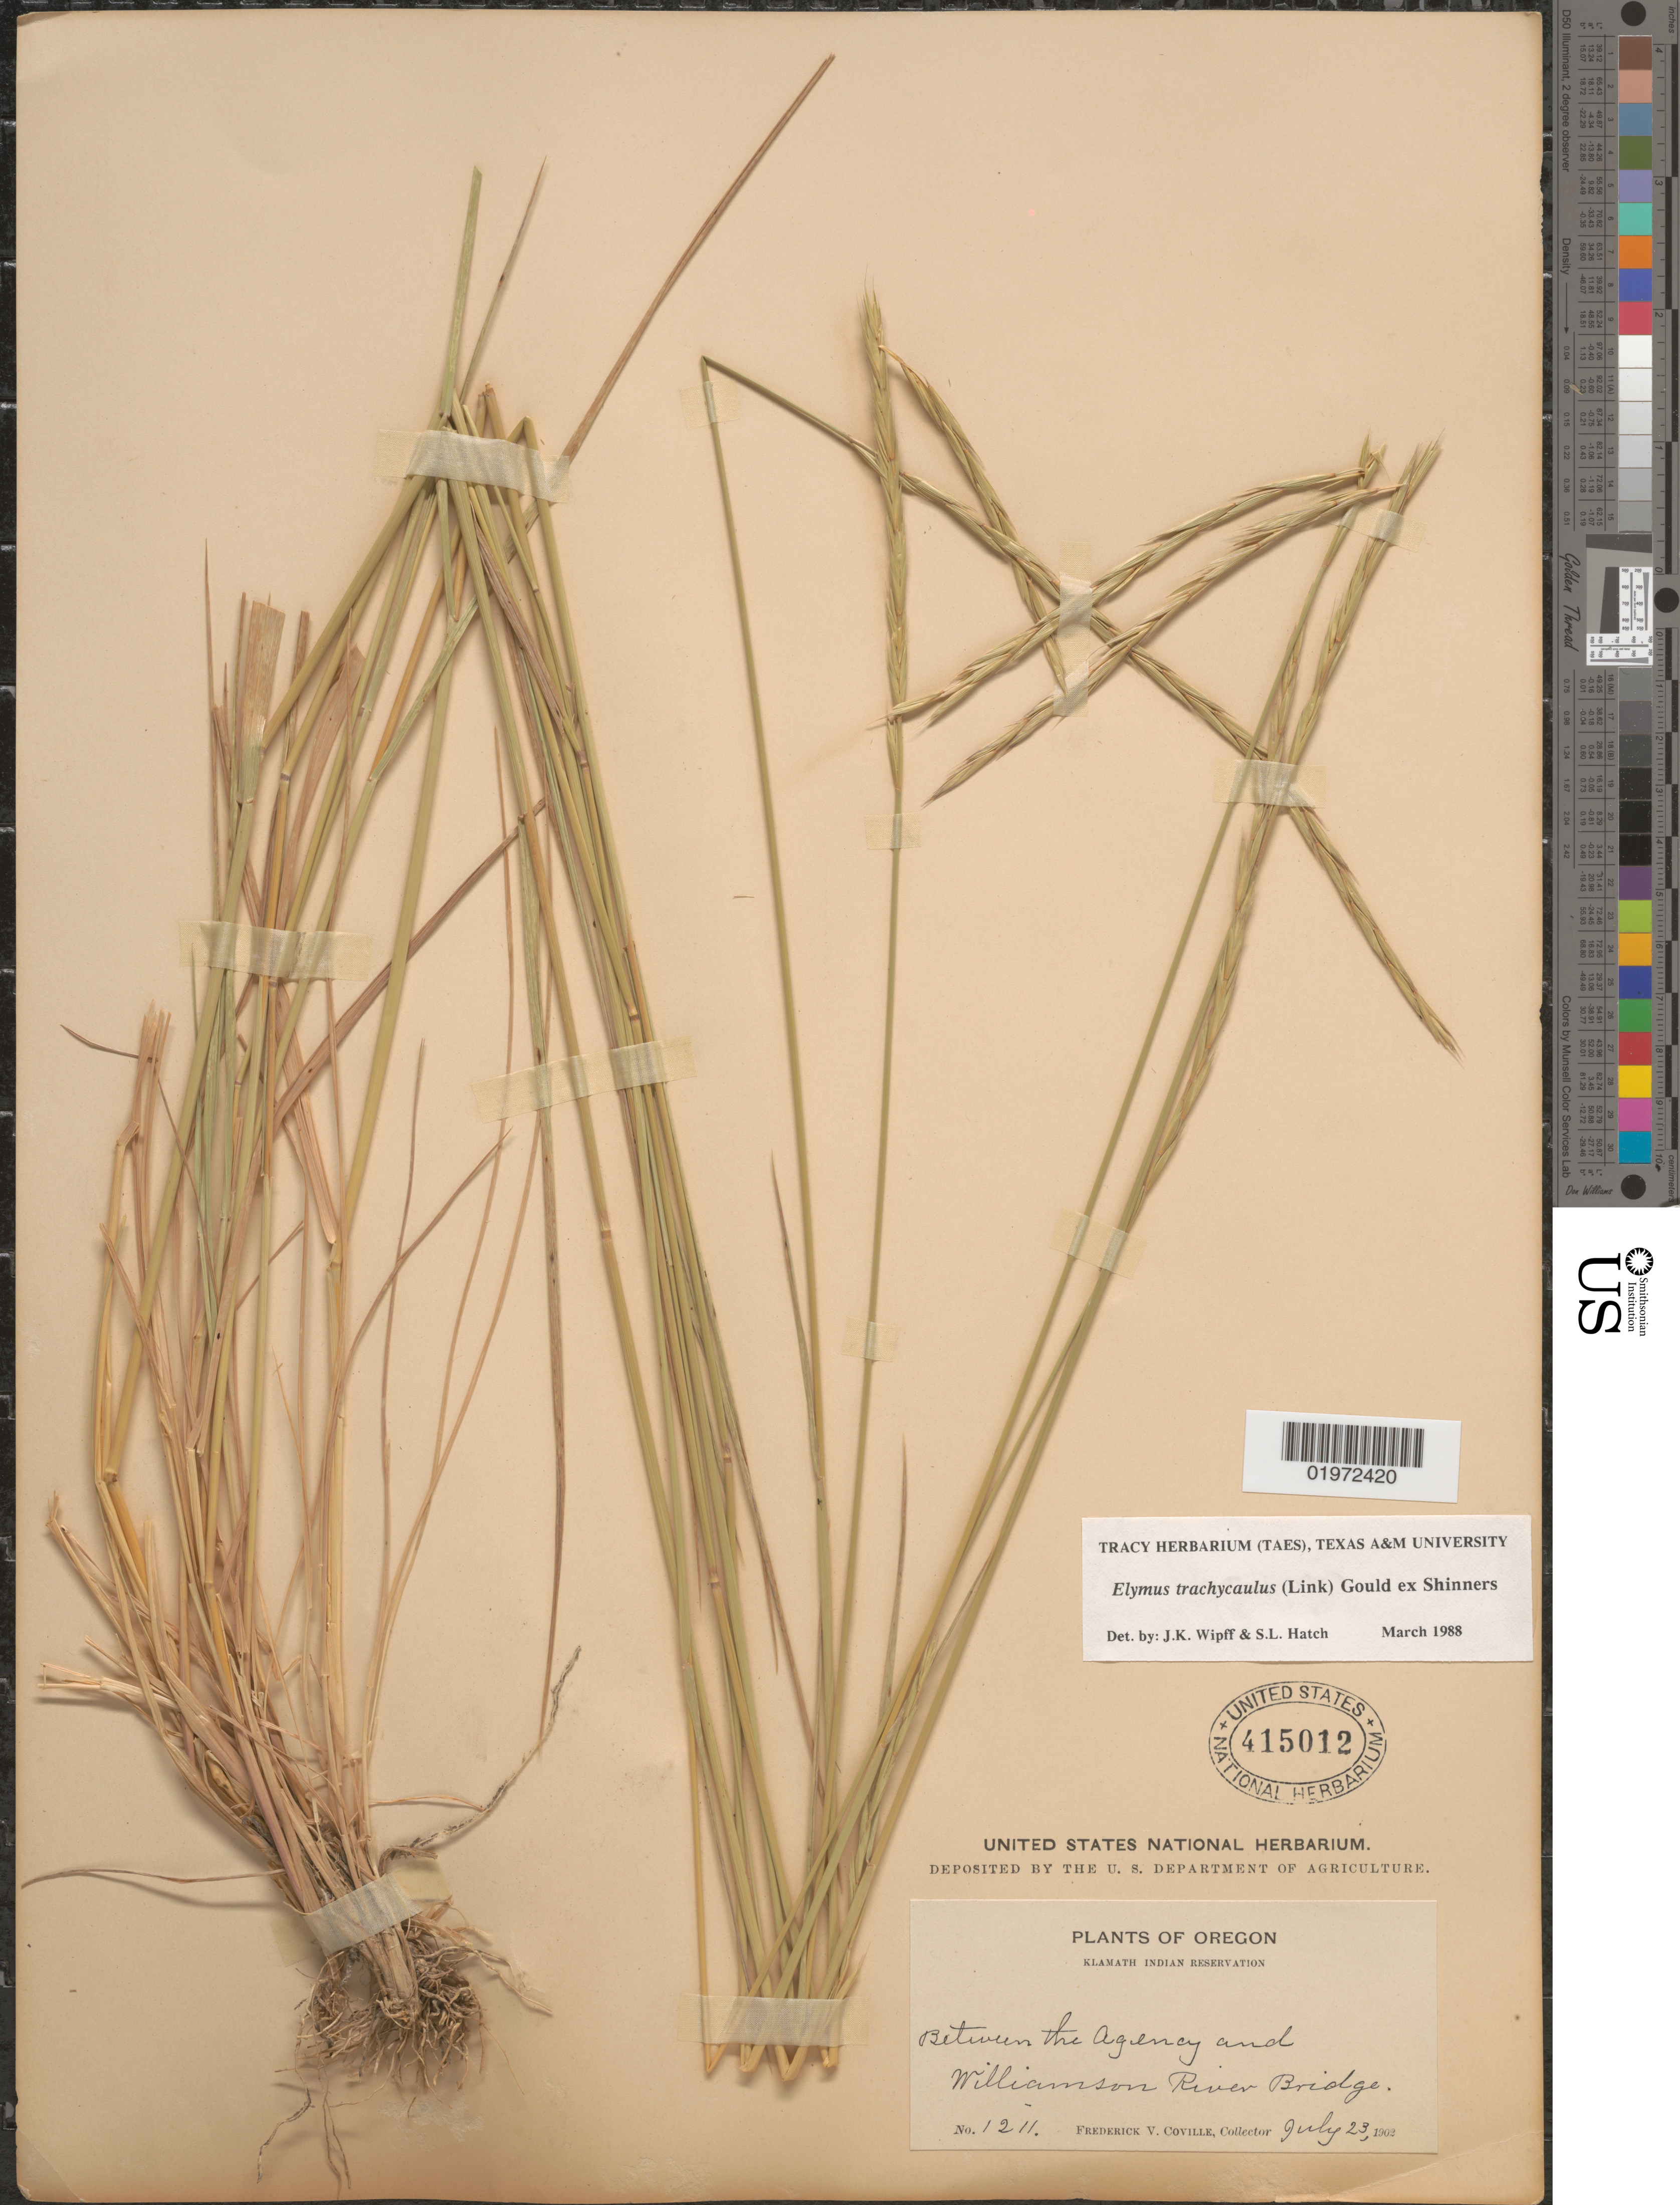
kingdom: Plantae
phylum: Tracheophyta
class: Liliopsida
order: Poales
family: Poaceae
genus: Elymus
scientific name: Elymus trachycaulus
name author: (Link) Gould ex Shinners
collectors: F. V. Coville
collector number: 1211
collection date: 1902-07-23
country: United States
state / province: Oregon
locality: Klamath Indian Reservation. Between the Agency and Williamson River Bridge.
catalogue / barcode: US 415012